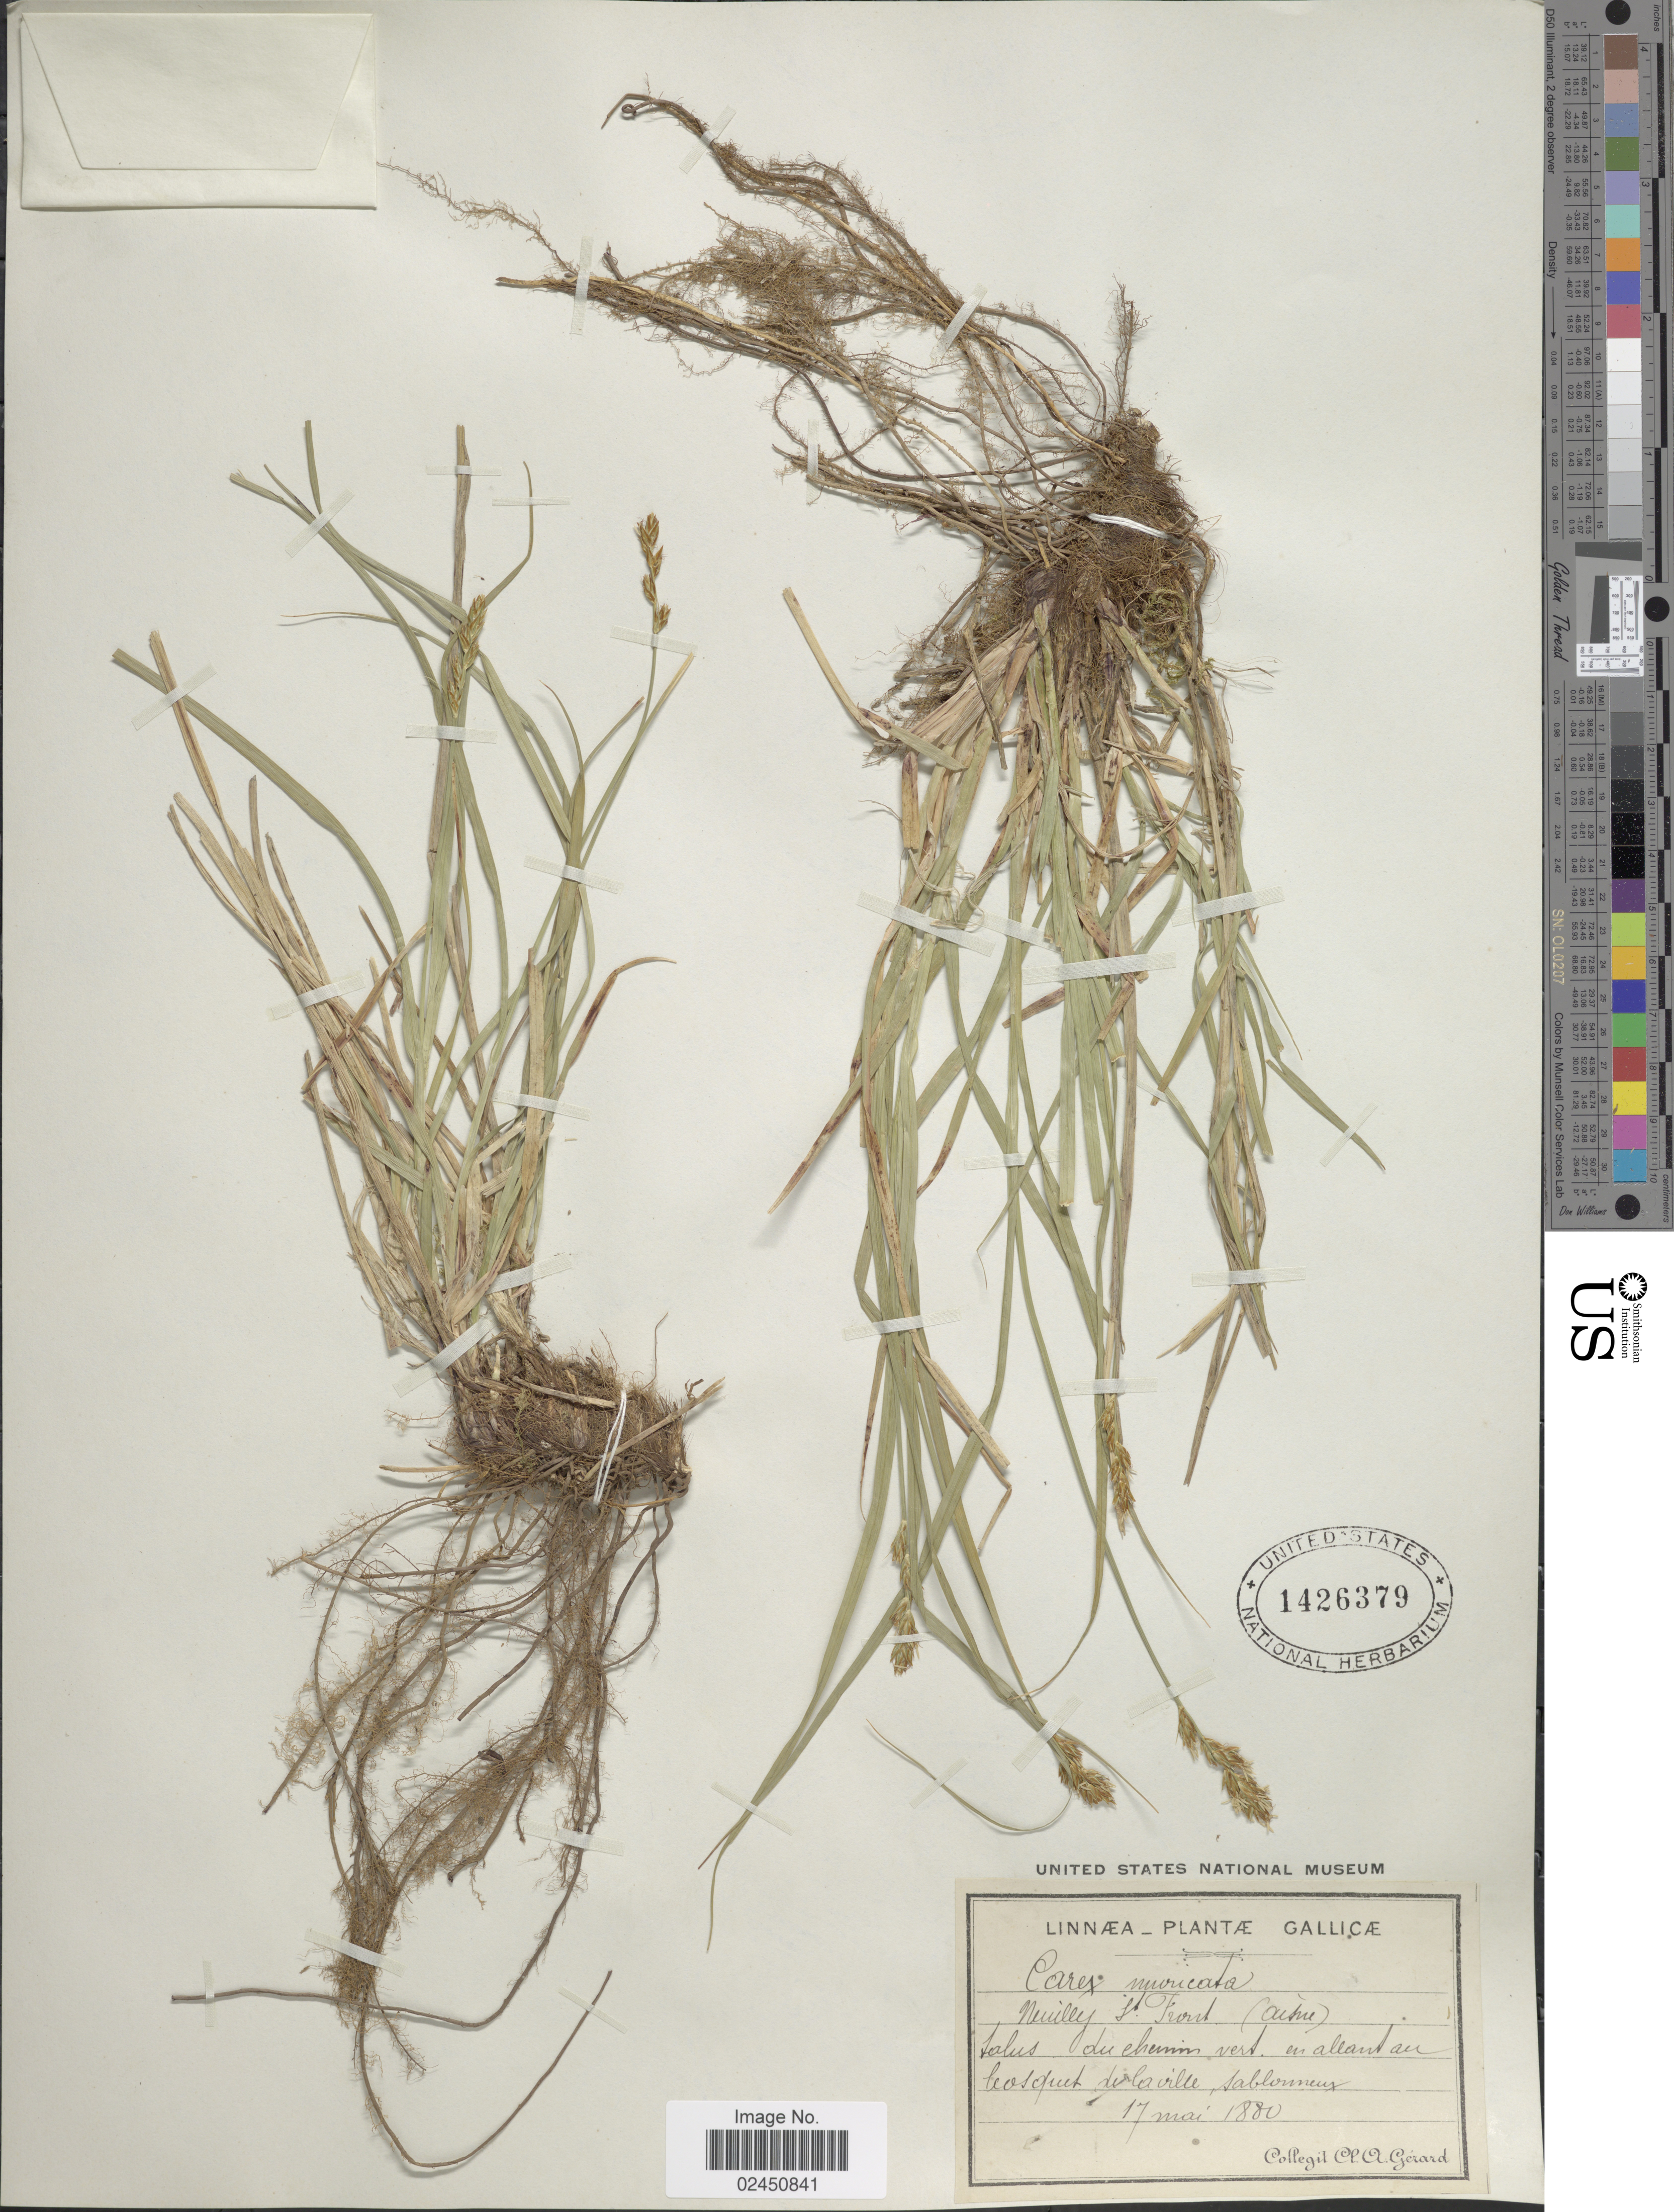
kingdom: Plantae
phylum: Tracheophyta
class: Liliopsida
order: Poales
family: Cyperaceae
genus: Carex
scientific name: Carex muricata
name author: L.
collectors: C. Gerard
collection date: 1880-05-17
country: France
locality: Gallicae, Nemilly St. Front (Aihre) [interpreted]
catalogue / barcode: US 1426379